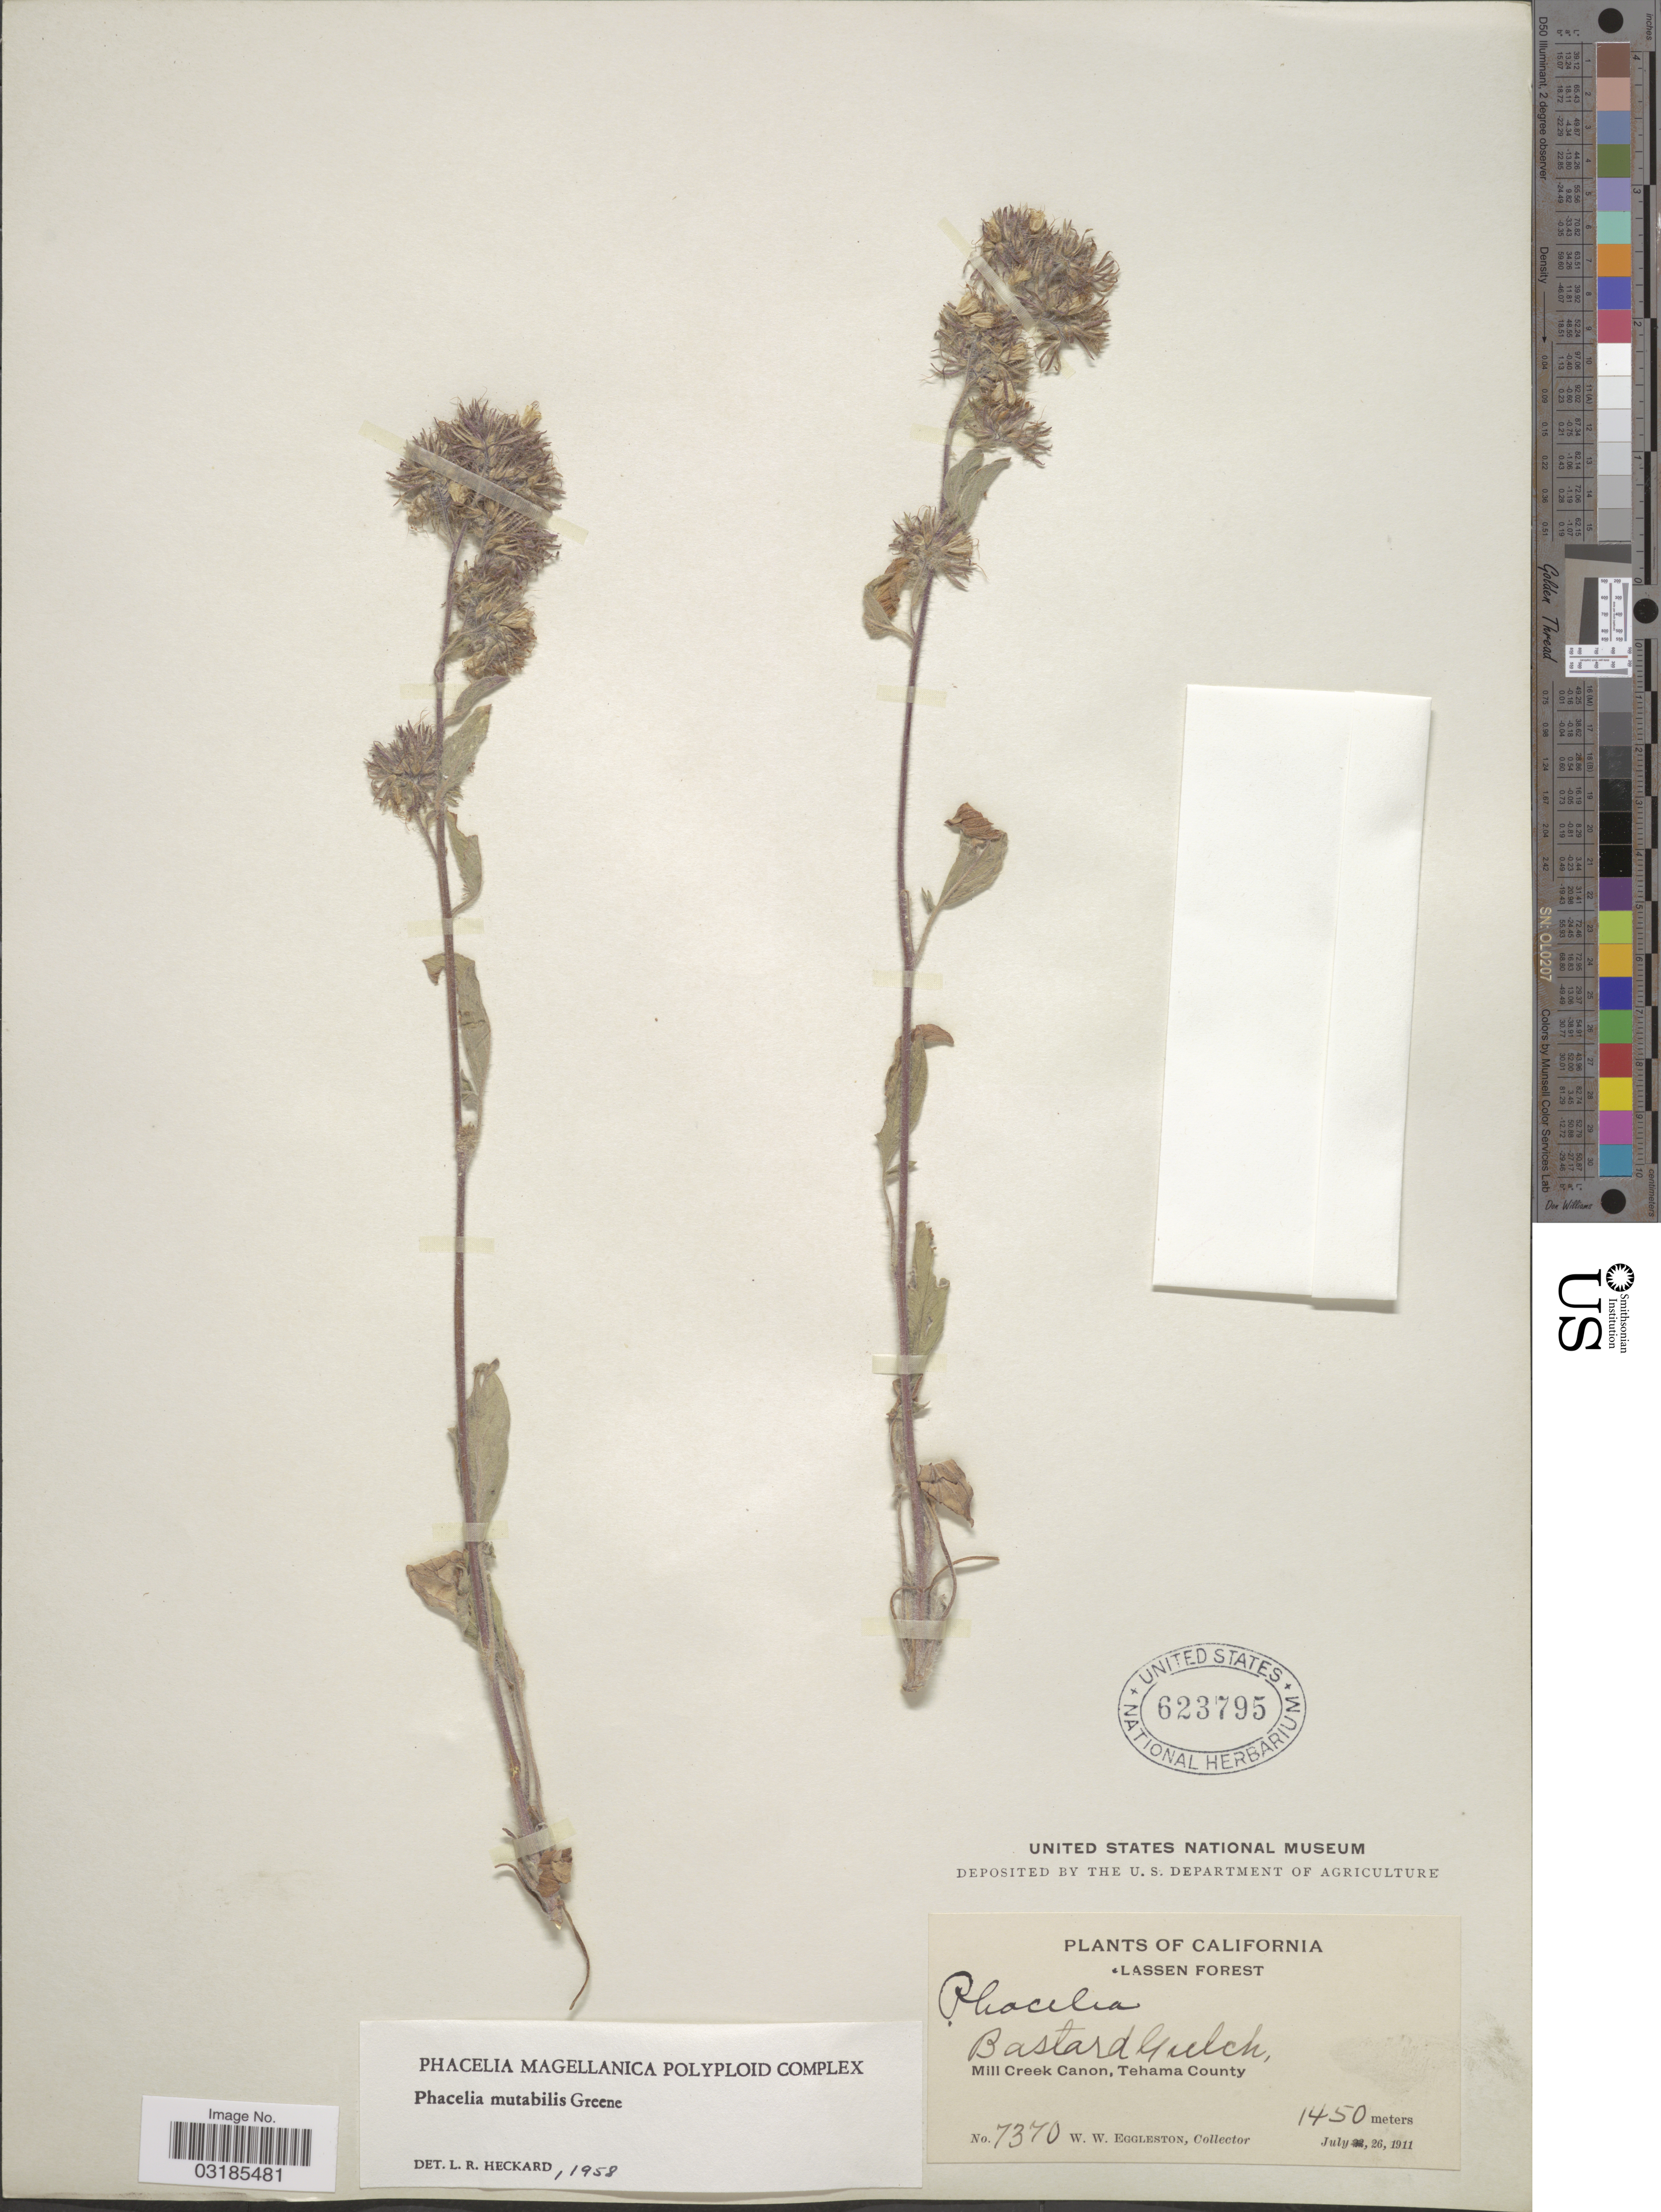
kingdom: Plantae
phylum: Tracheophyta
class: Magnoliopsida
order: Boraginales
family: Hydrophyllaceae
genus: Phacelia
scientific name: Phacelia mutabilis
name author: Greene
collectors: W. W. Eggleston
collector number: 7370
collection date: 1911-07-26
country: United States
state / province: California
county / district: Tehama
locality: Lassen Forest, Bastard Gulch, Mill Creek Canon, Tehama County.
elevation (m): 1450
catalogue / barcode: US 623795